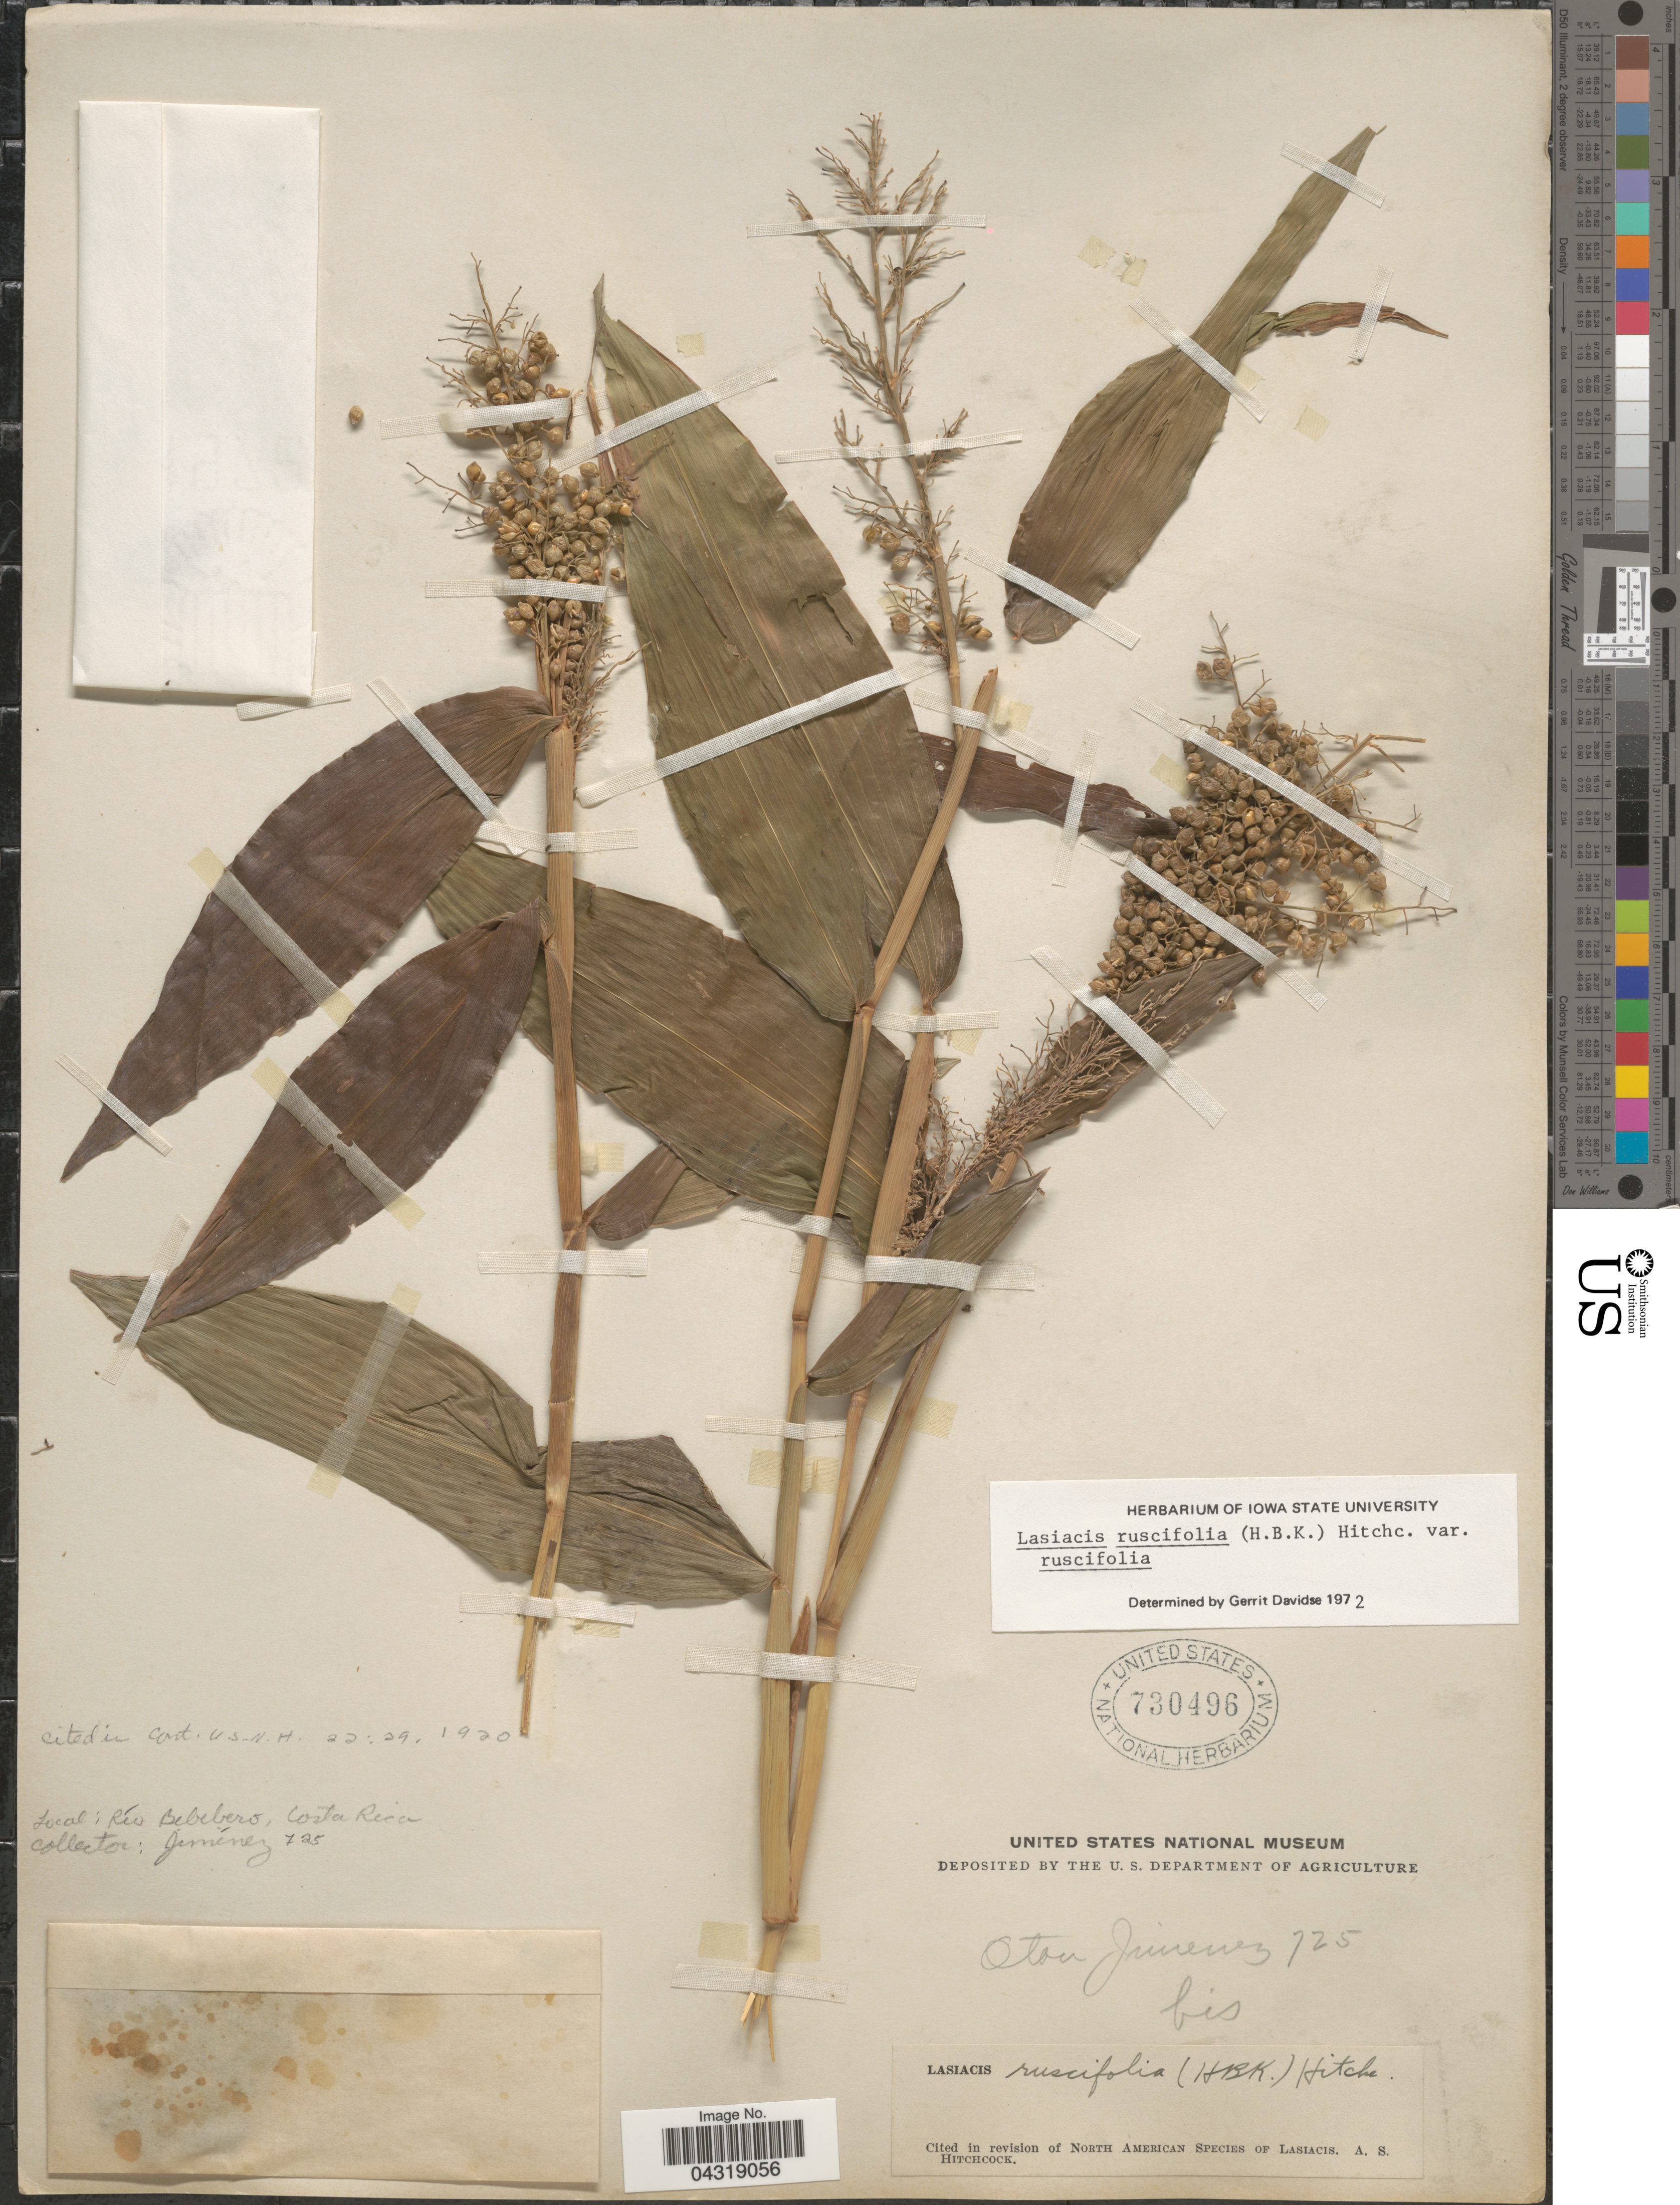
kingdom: Plantae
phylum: Tracheophyta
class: Liliopsida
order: Poales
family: Poaceae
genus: Lasiacis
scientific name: Lasiacis ruscifolia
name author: (Kunth) Hitchc.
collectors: O. Jimenez L.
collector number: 725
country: Costa Rica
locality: Río Bebebero.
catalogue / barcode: US 730496